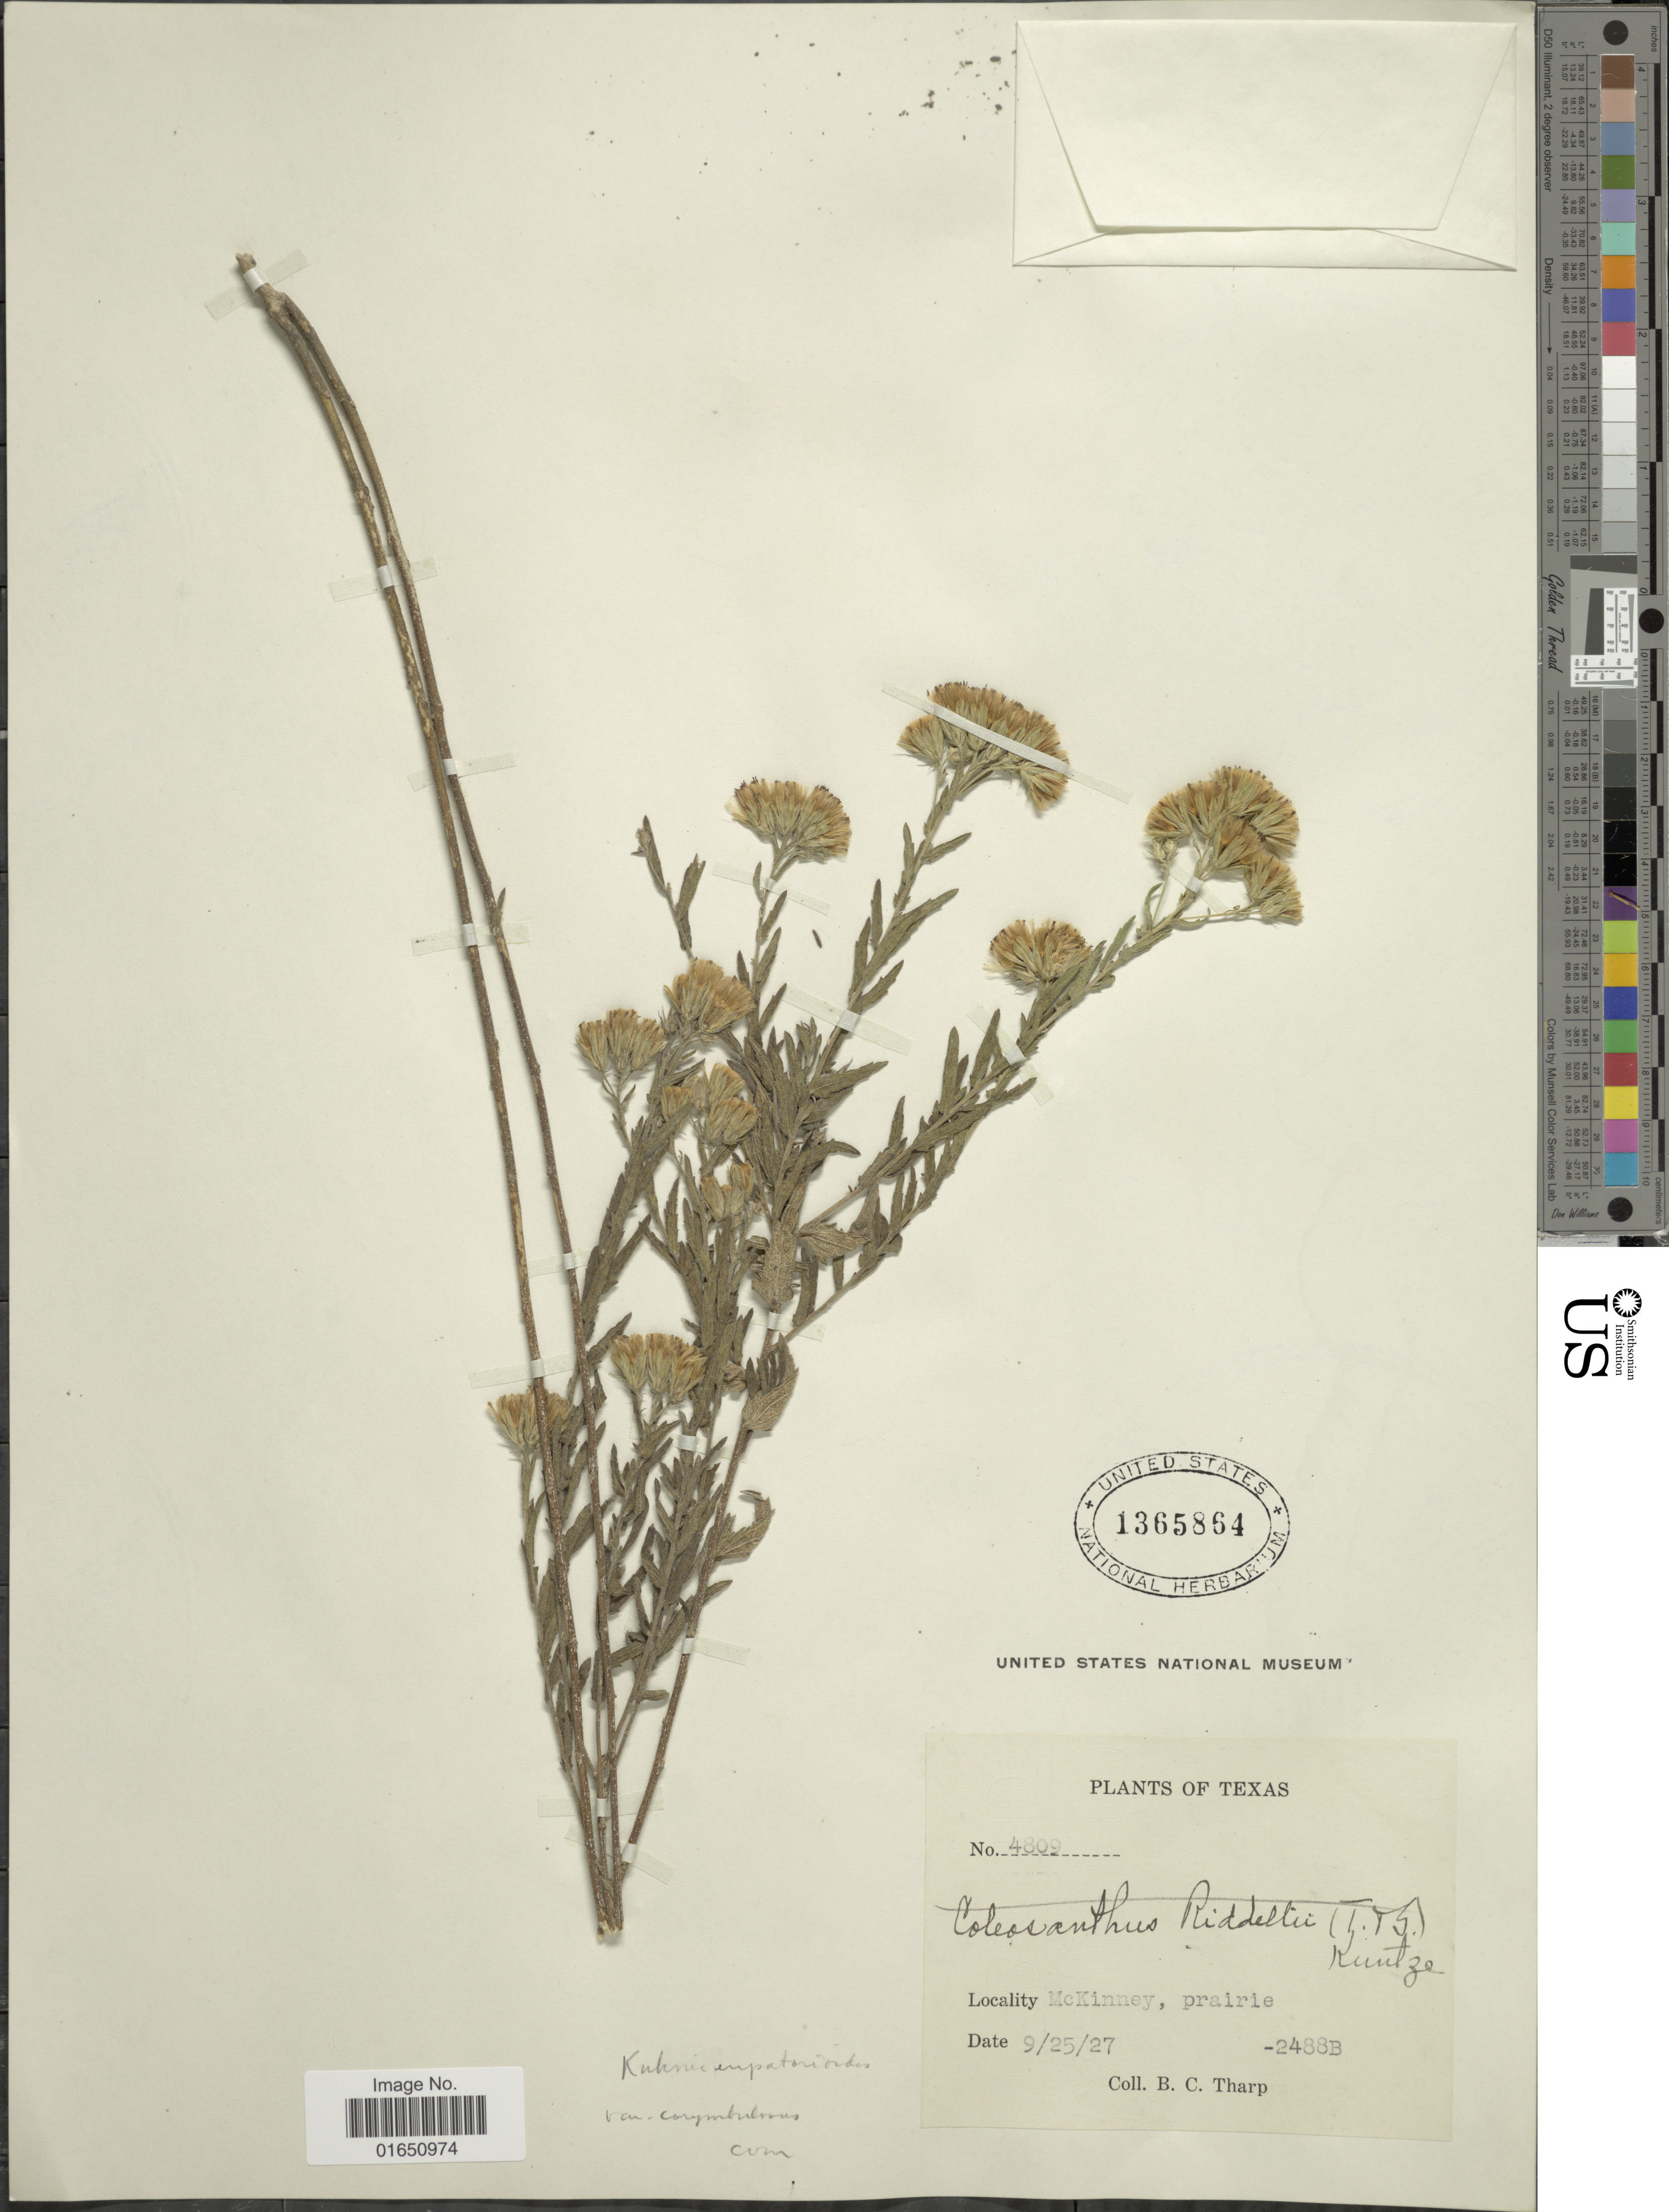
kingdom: Plantae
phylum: Tracheophyta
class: Magnoliopsida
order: Asterales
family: Asteraceae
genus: Brickellia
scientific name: Brickellia eupatorioides var. corymbulosa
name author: (Torr. & A. Gray) Shinners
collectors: B. C. Tharp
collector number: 4809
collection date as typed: Transcribed d/m/y: 25/9/27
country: United States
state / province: Texas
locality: McKinney, prairie, -2488B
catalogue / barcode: US 1365864